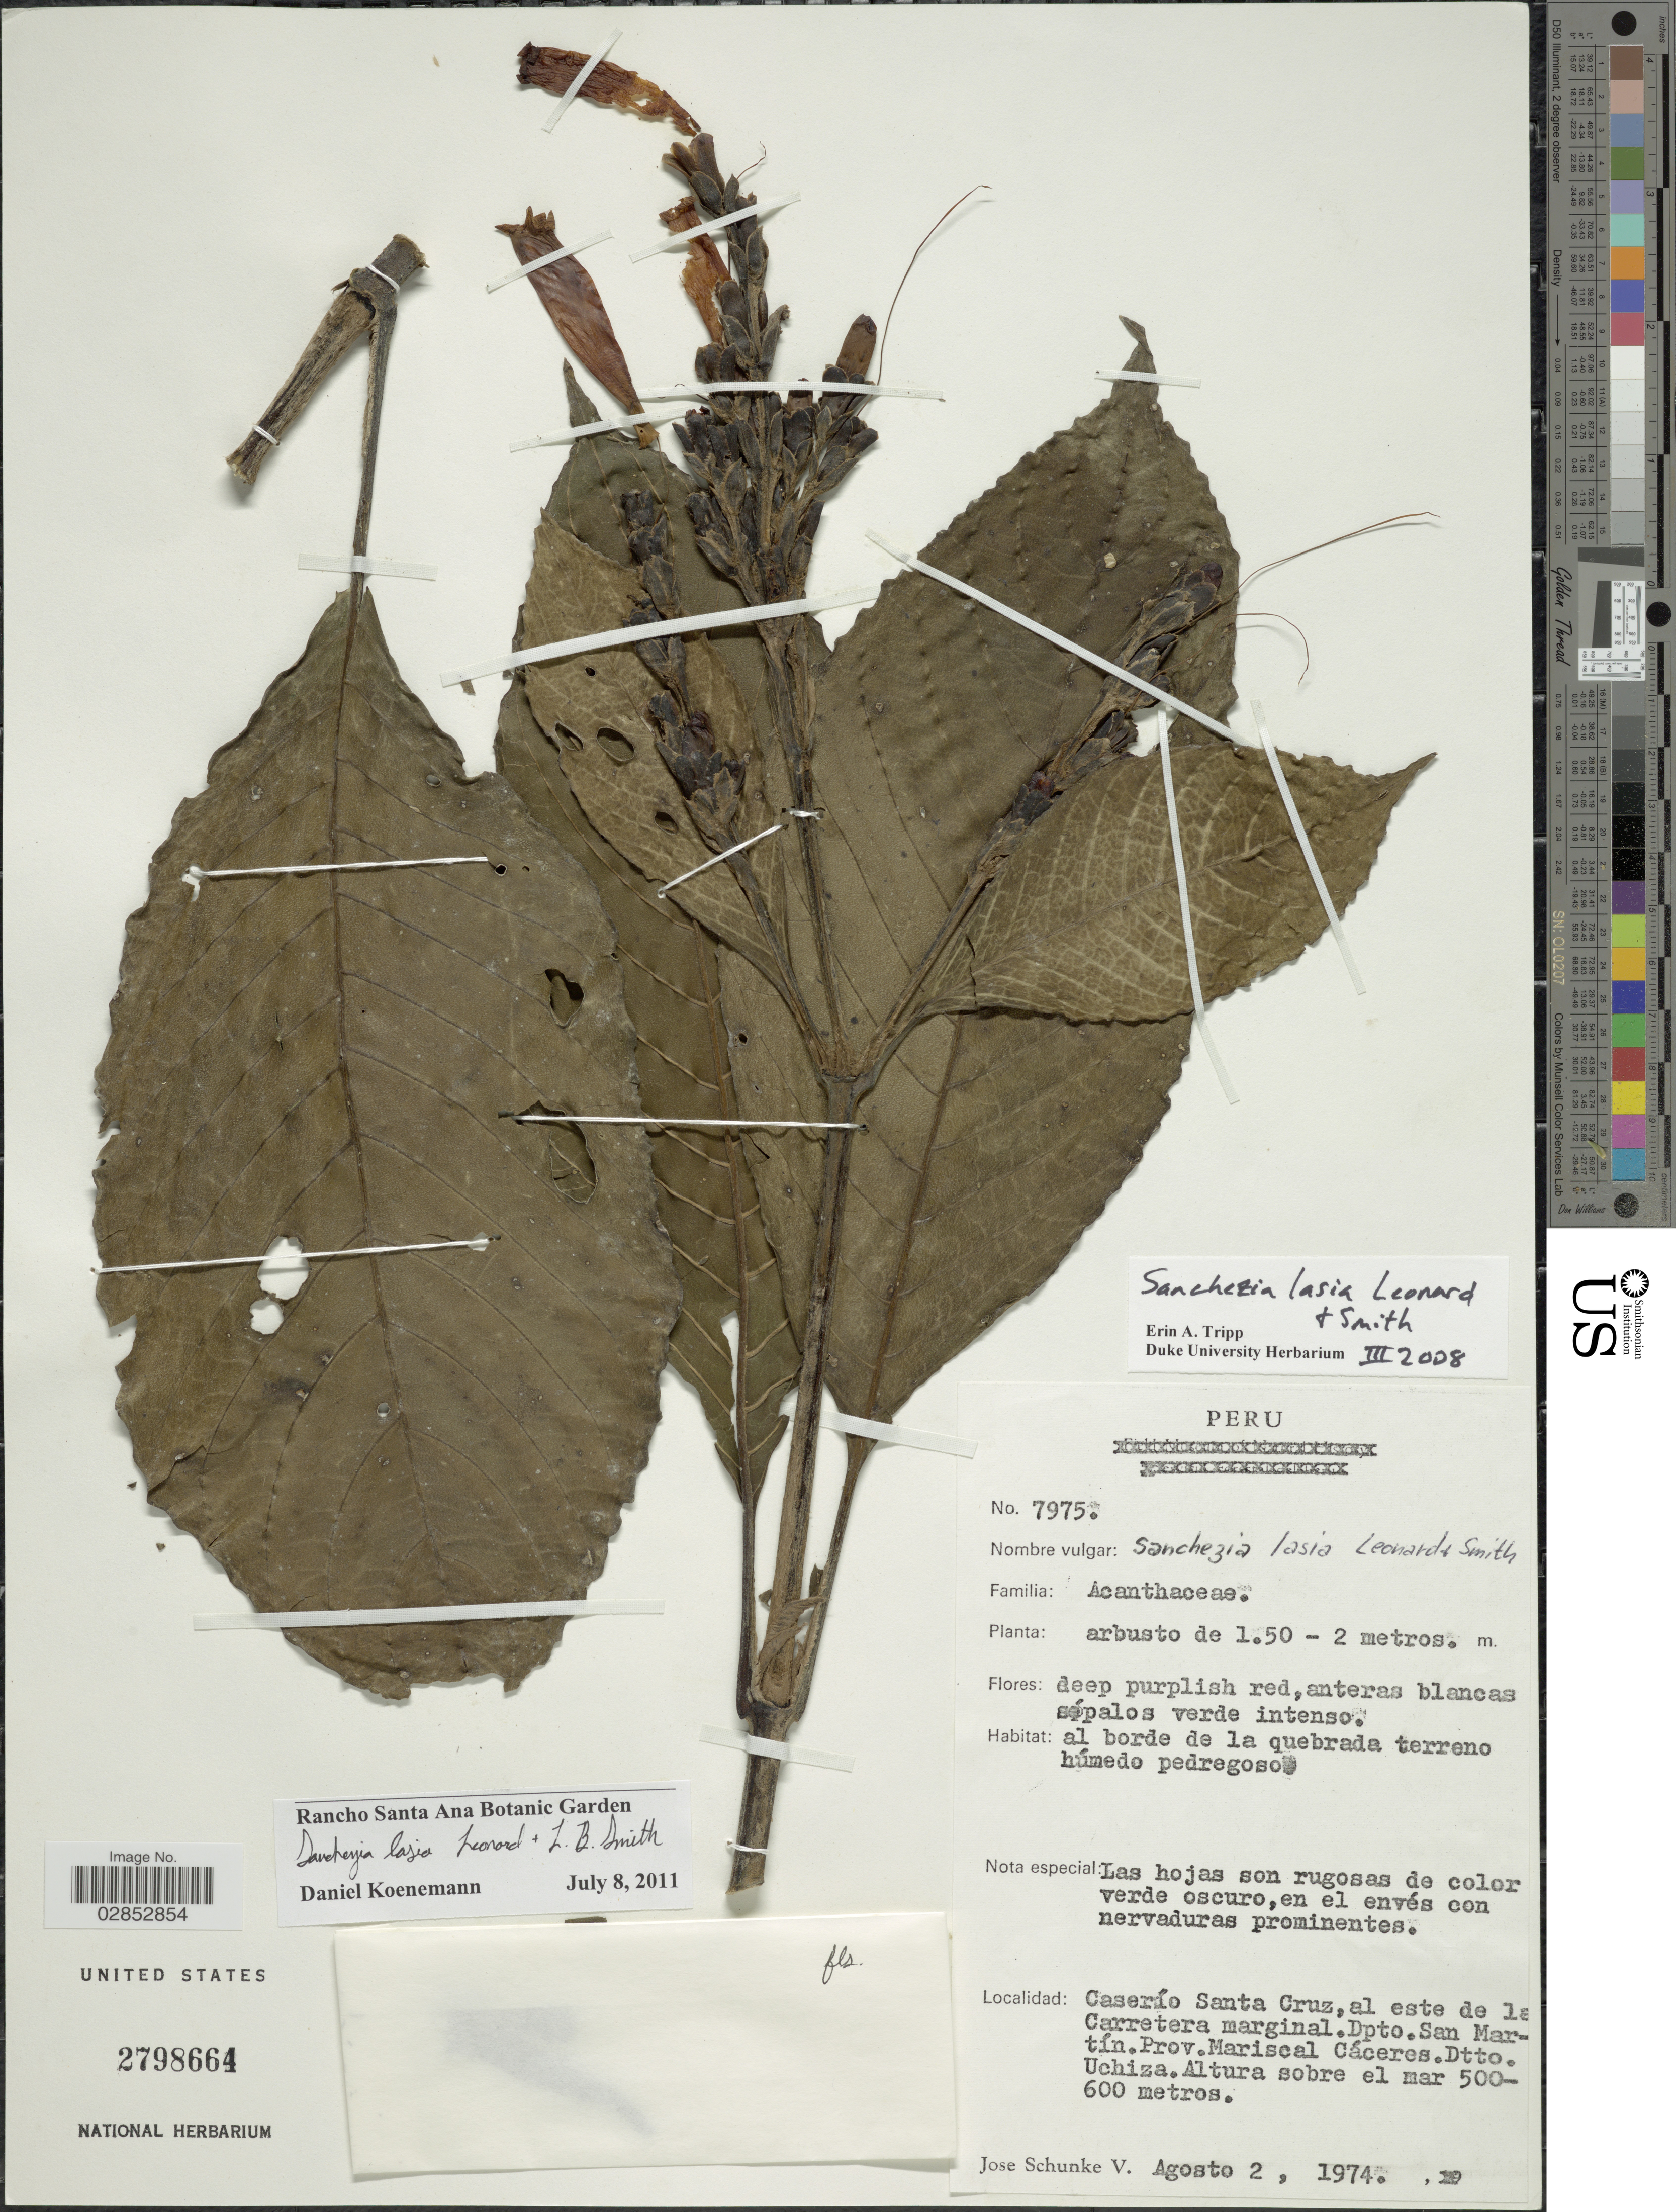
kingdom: Plantae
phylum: Tracheophyta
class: Magnoliopsida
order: Lamiales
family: Acanthaceae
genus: Sanchezia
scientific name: Sanchezia lasia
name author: Leonard & L.B. Sm.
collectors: J. Schunke Vigo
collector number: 7975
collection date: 1974-08-02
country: Peru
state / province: San Martín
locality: Caserío Santa Cruz, al este de la Carretera marginal. Dpto. San Martín. Prov. Mariscal Cáceres. Dtto. Uchiza.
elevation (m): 500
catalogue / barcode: US 2798664